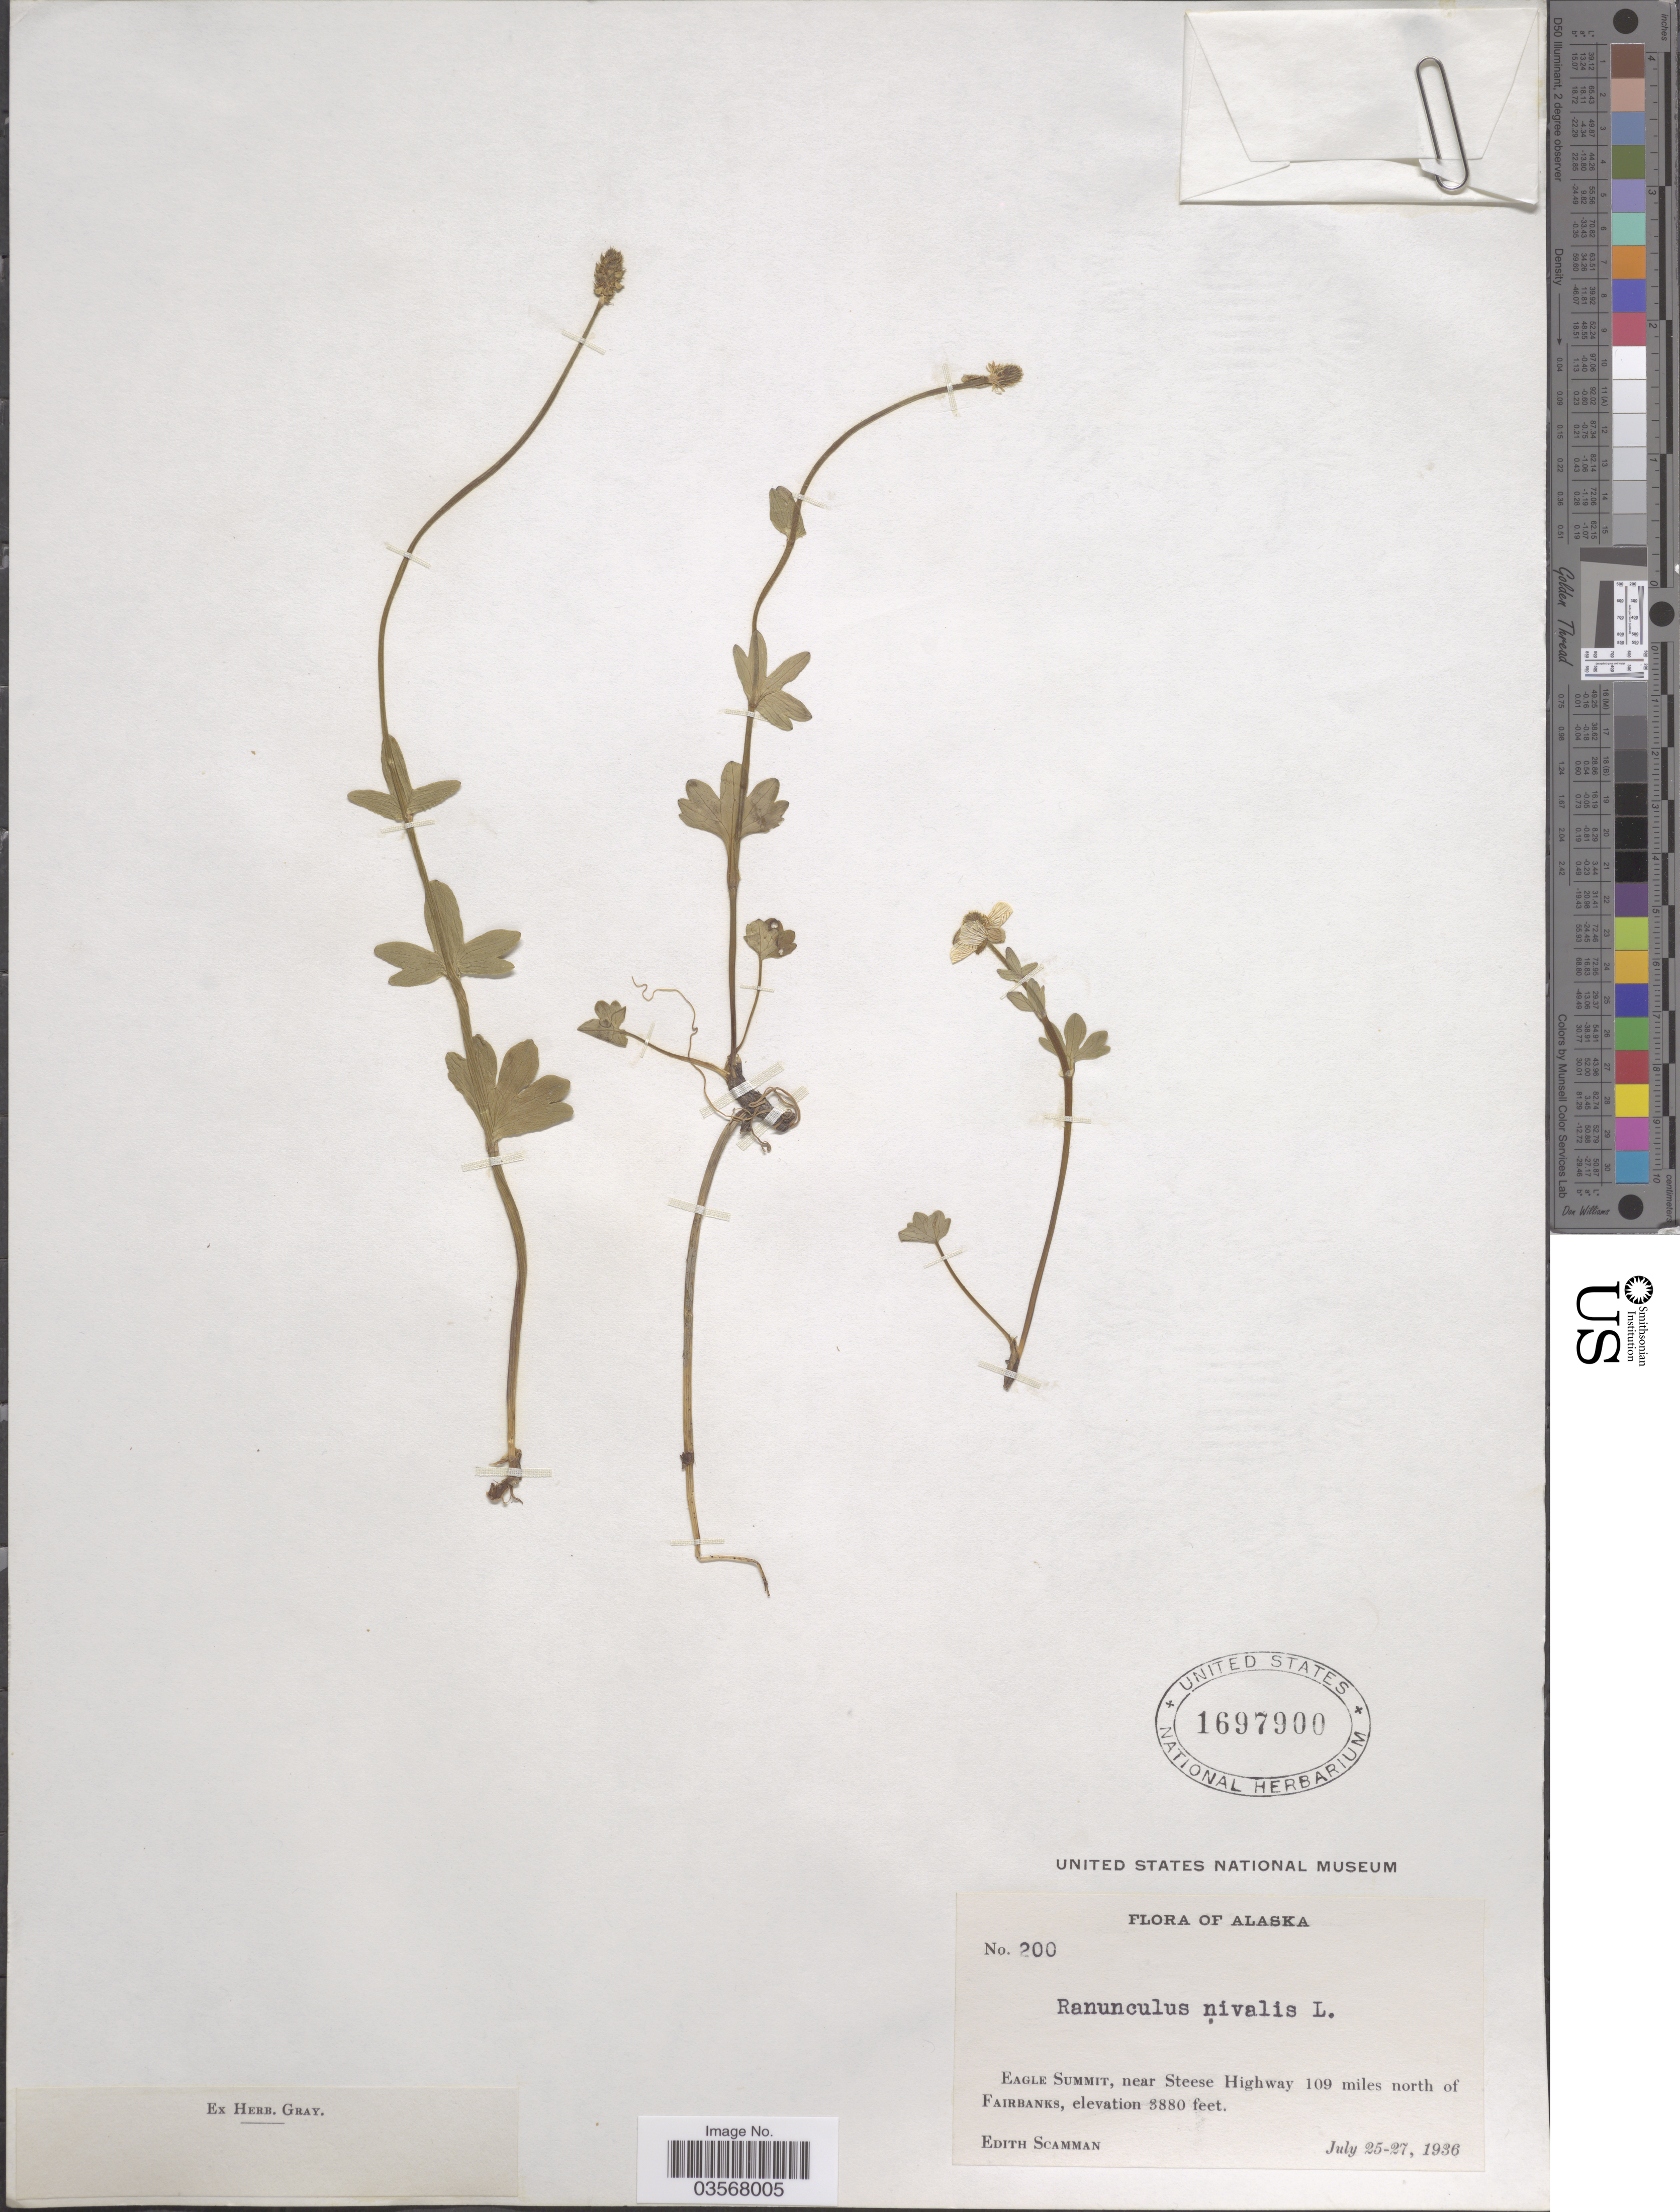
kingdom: Plantae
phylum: Tracheophyta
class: Magnoliopsida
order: Ranunculales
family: Ranunculaceae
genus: Ranunculus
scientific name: Ranunculus nivalis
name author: L.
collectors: E. Scamman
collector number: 200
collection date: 1936-07-25/1936-07-27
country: United States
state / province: Alaska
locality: Eagle Summit, near Stees Highway 109 miles north of Fairbanks.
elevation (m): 1183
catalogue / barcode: US 1697900